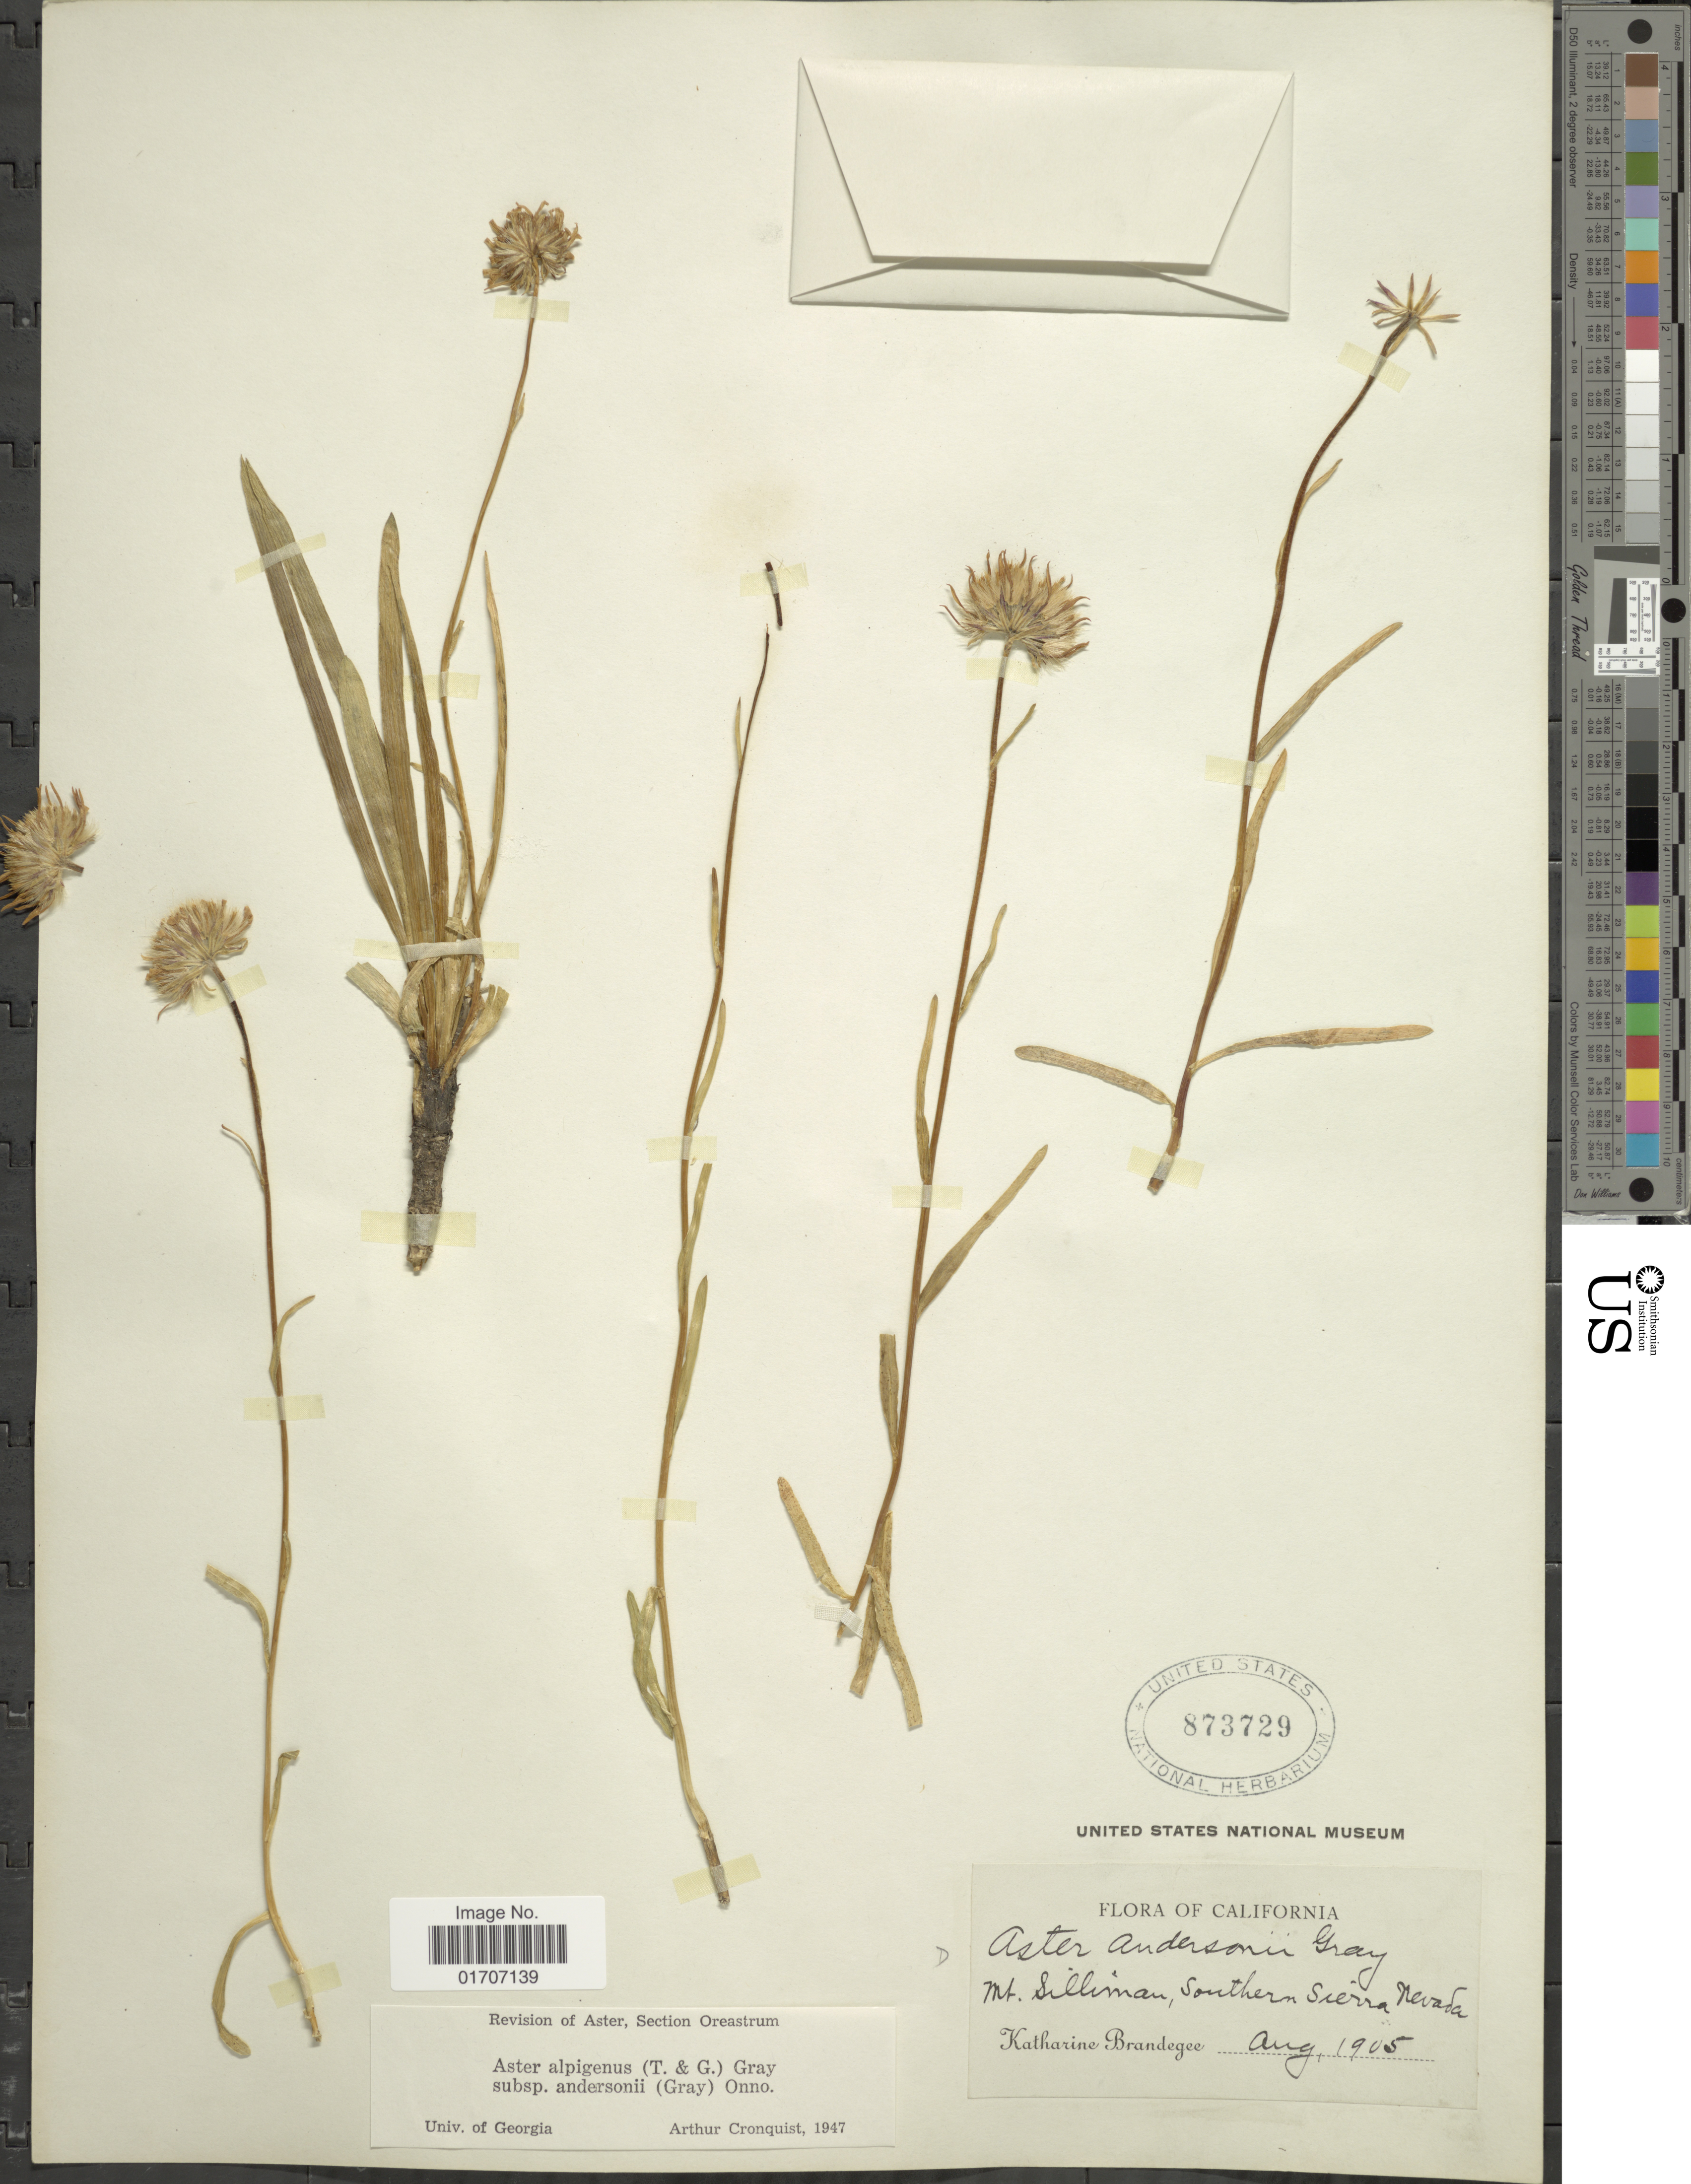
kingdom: Plantae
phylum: Tracheophyta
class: Magnoliopsida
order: Asterales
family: Asteraceae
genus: Oreostemma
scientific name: Oreostemma alpigenum var. andersonii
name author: (A. Gray) G.L. Nesom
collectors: M. K. Brandegee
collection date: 1905-08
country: United States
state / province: California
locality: Mt. Silliman, Southern Sierra Nevada.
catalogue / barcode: US 873729